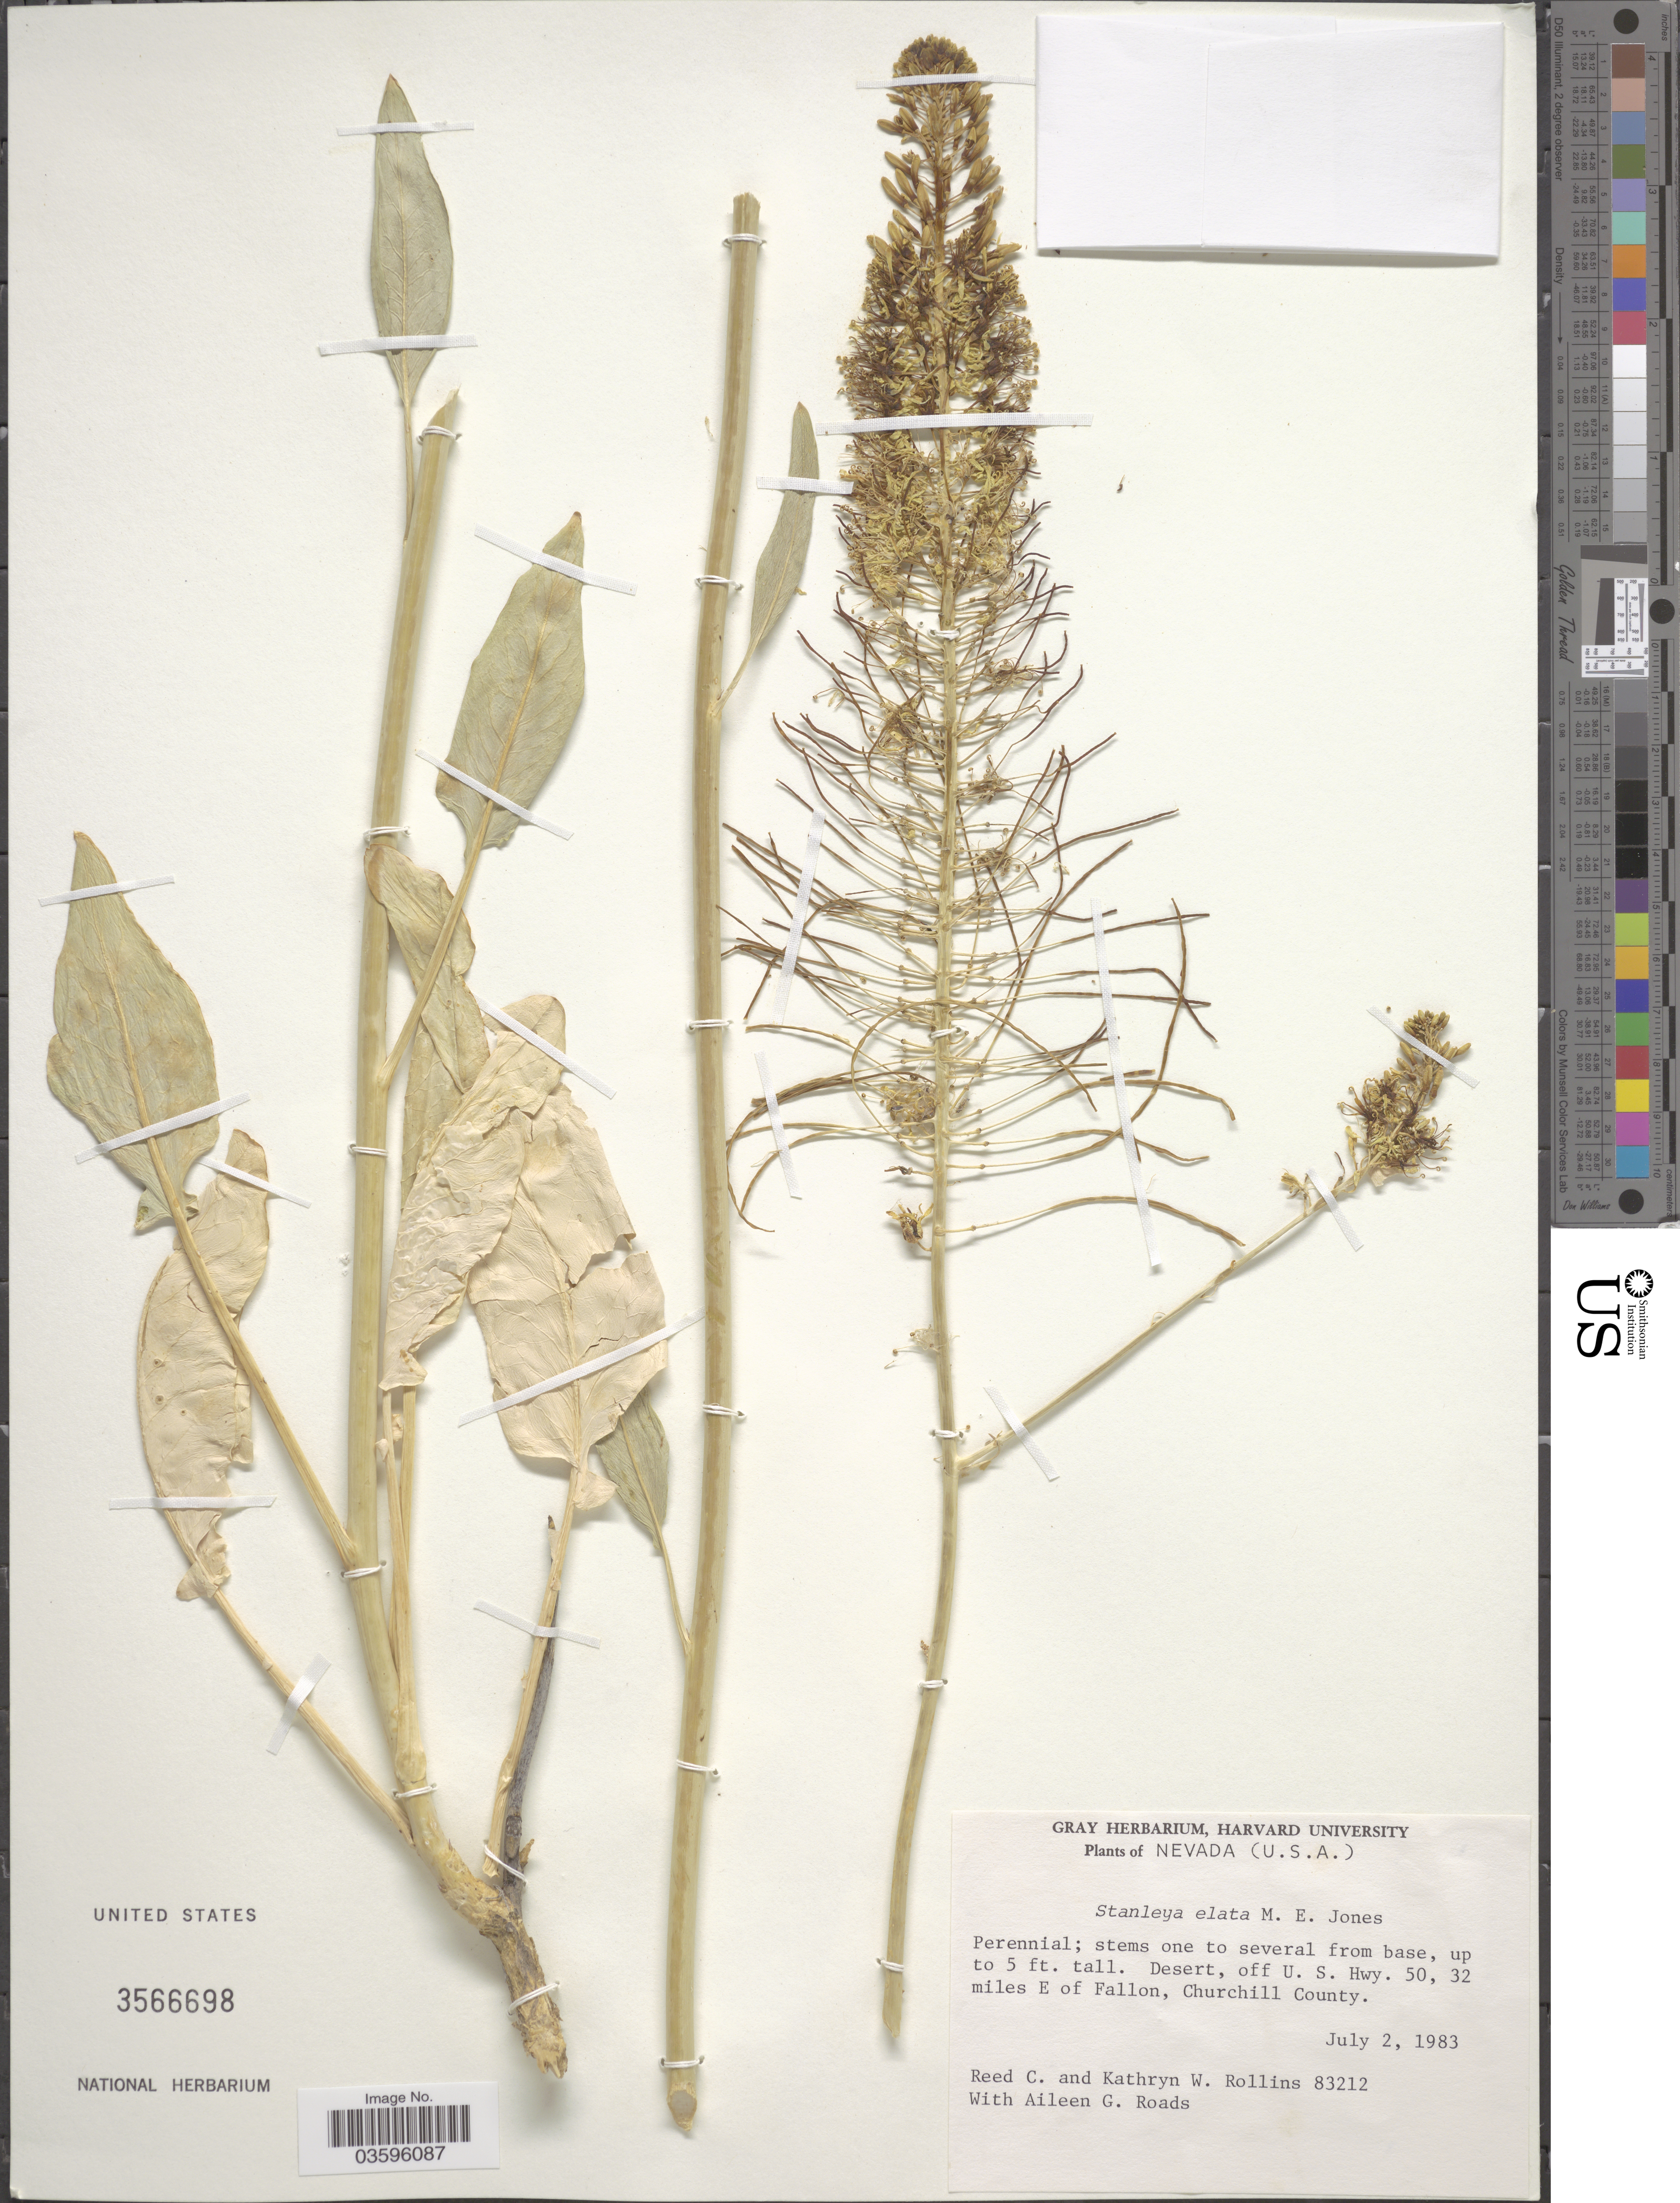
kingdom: Plantae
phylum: Tracheophyta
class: Magnoliopsida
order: Brassicales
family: Brassicaceae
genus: Stanleya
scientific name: Stanleya elata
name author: M.E. Jones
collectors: R. C. Rollins, K. W. Rollins & A. Roads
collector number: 83212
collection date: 1983-07-02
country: United States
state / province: Nevada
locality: Desert, off U.S. Hwy. 50, 32 miles E. of Fallon, Churchill County.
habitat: desert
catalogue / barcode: US 3566698